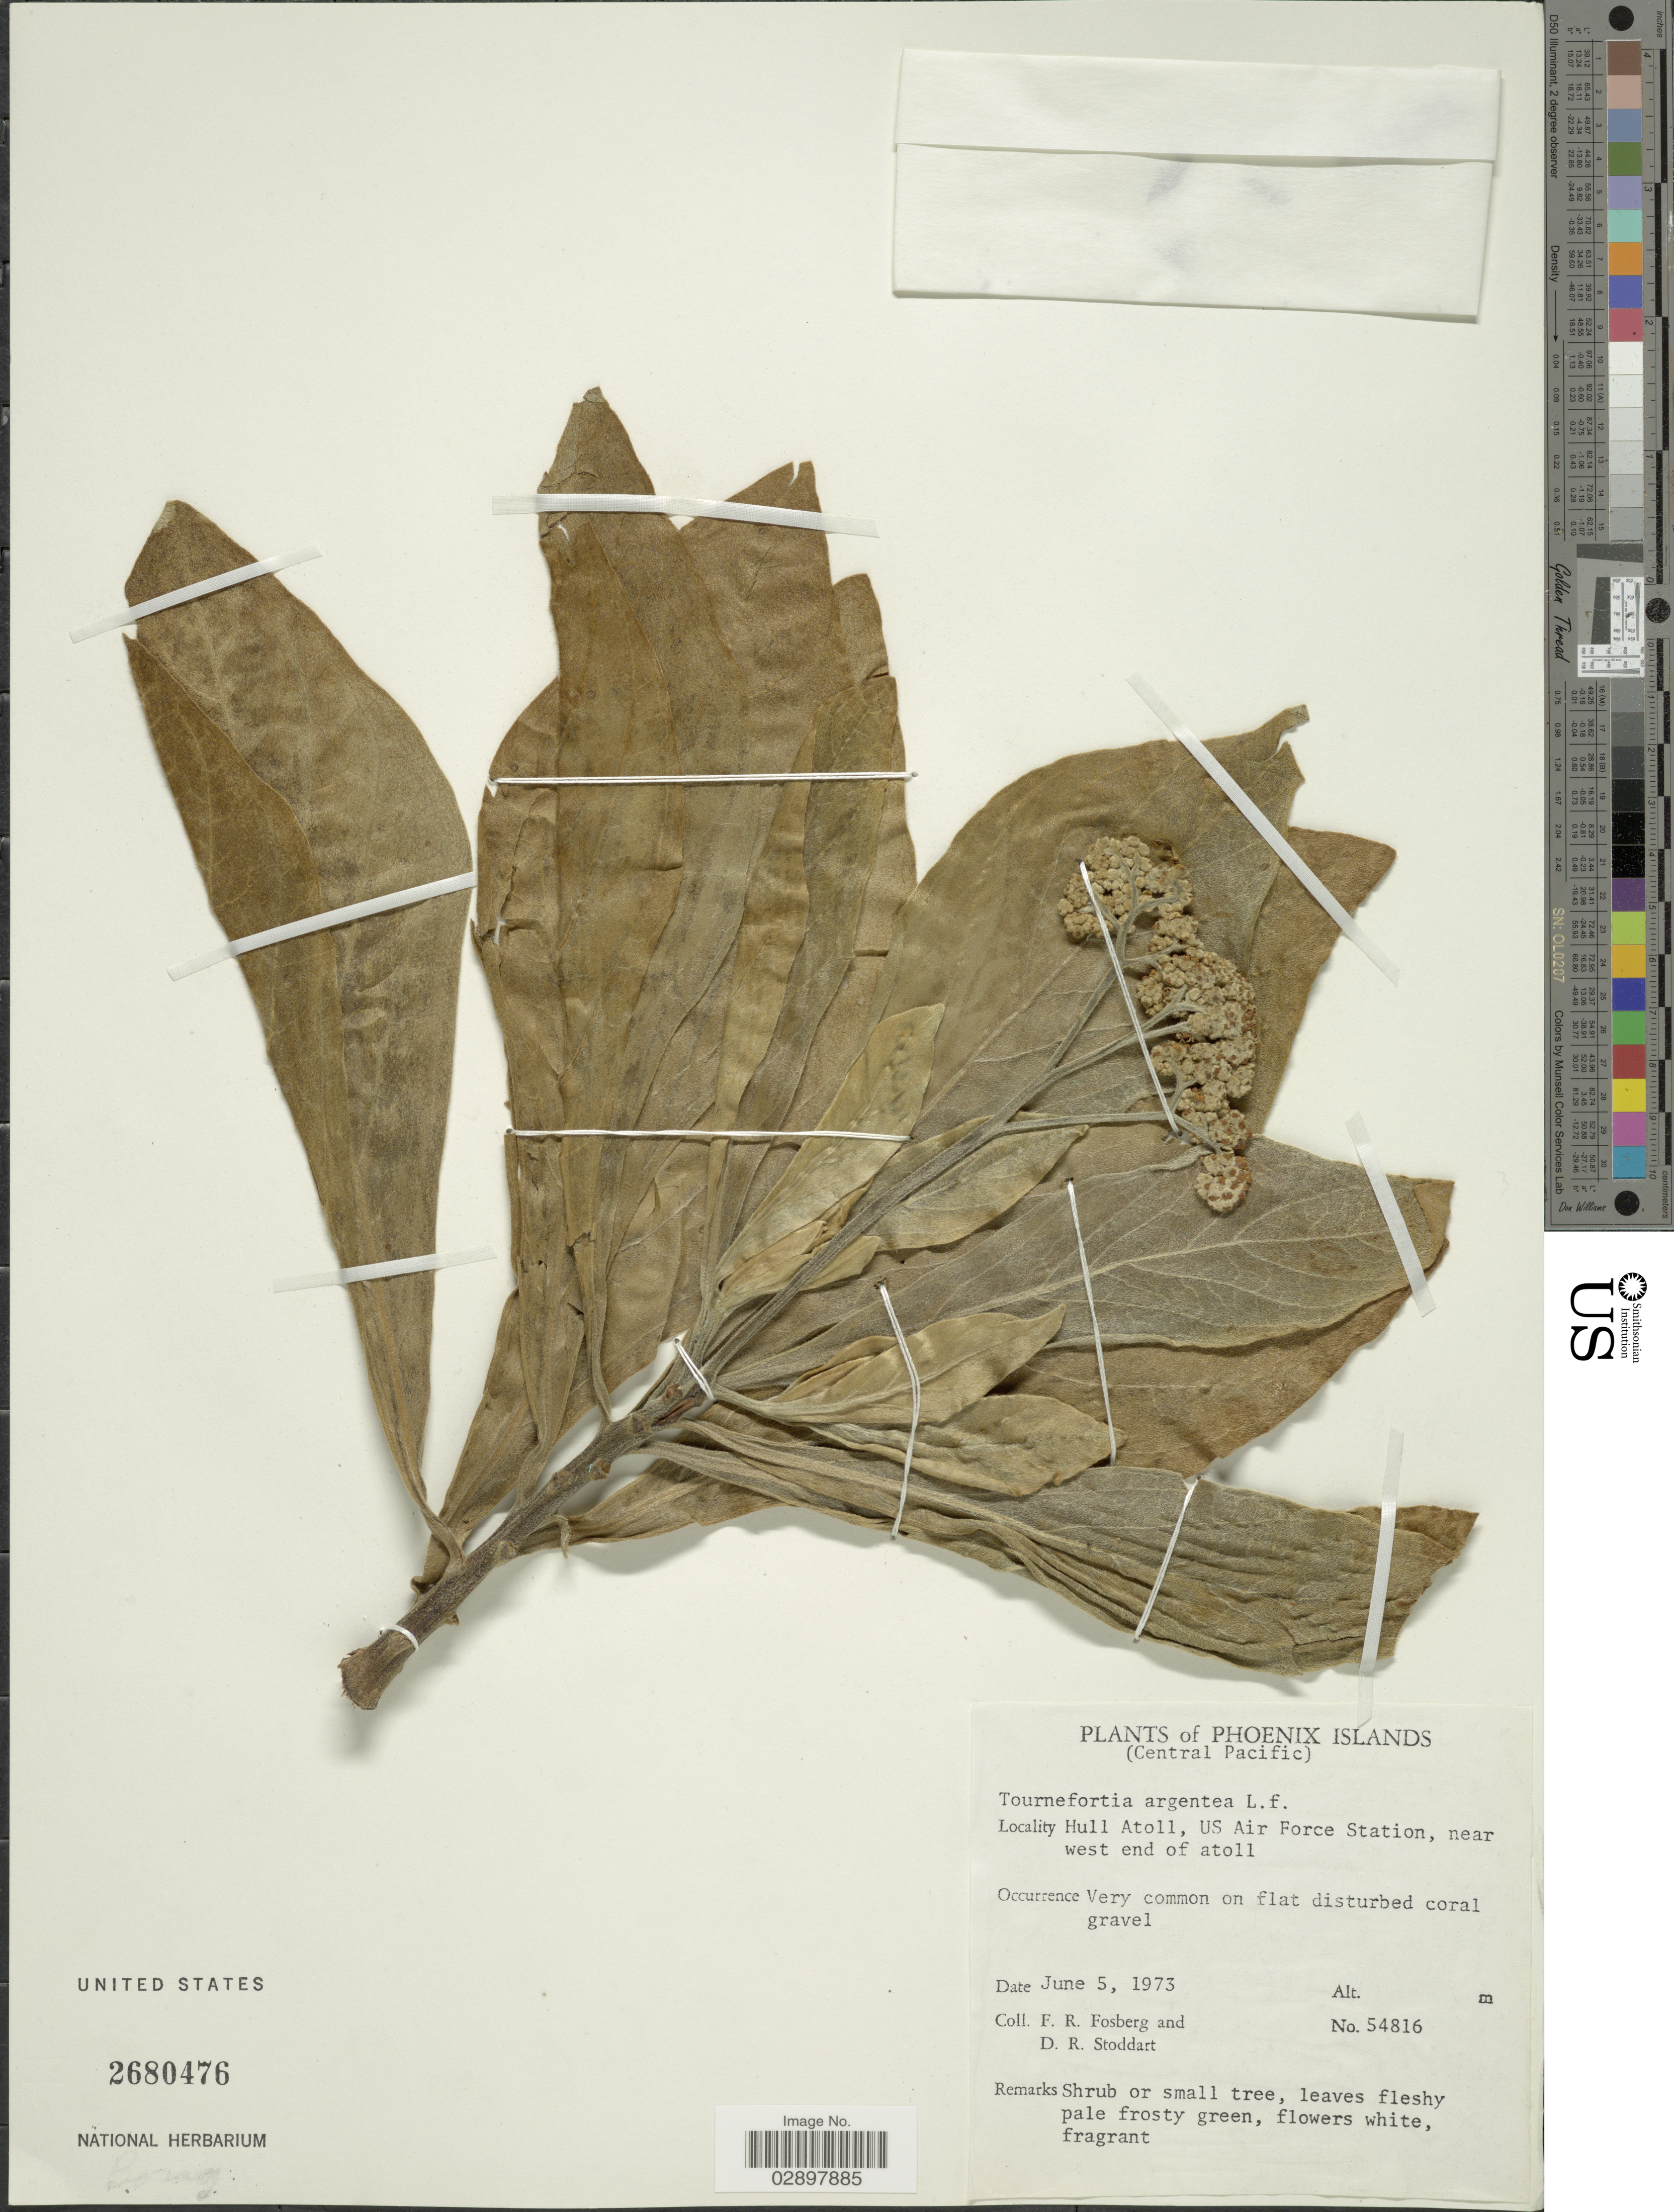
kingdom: Plantae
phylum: Tracheophyta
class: Magnoliopsida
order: Boraginales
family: Heliotropiaceae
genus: Heliotropium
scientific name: Heliotropium arboreum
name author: (Blanco) Mabberley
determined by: Wagner, W. L., (BOT), Smithsonian Institution - National Museum of Natural History (UNITED STATES)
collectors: F. R. Fosberg & D. R. Stoddart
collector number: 54816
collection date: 1973-06-05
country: Kiribati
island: Orona [Hull] Atoll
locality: Phoenix Islands (Central Pacific). Hull Atoll, U.S. Air Force Station, near west end of atoll.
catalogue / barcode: US 2680476